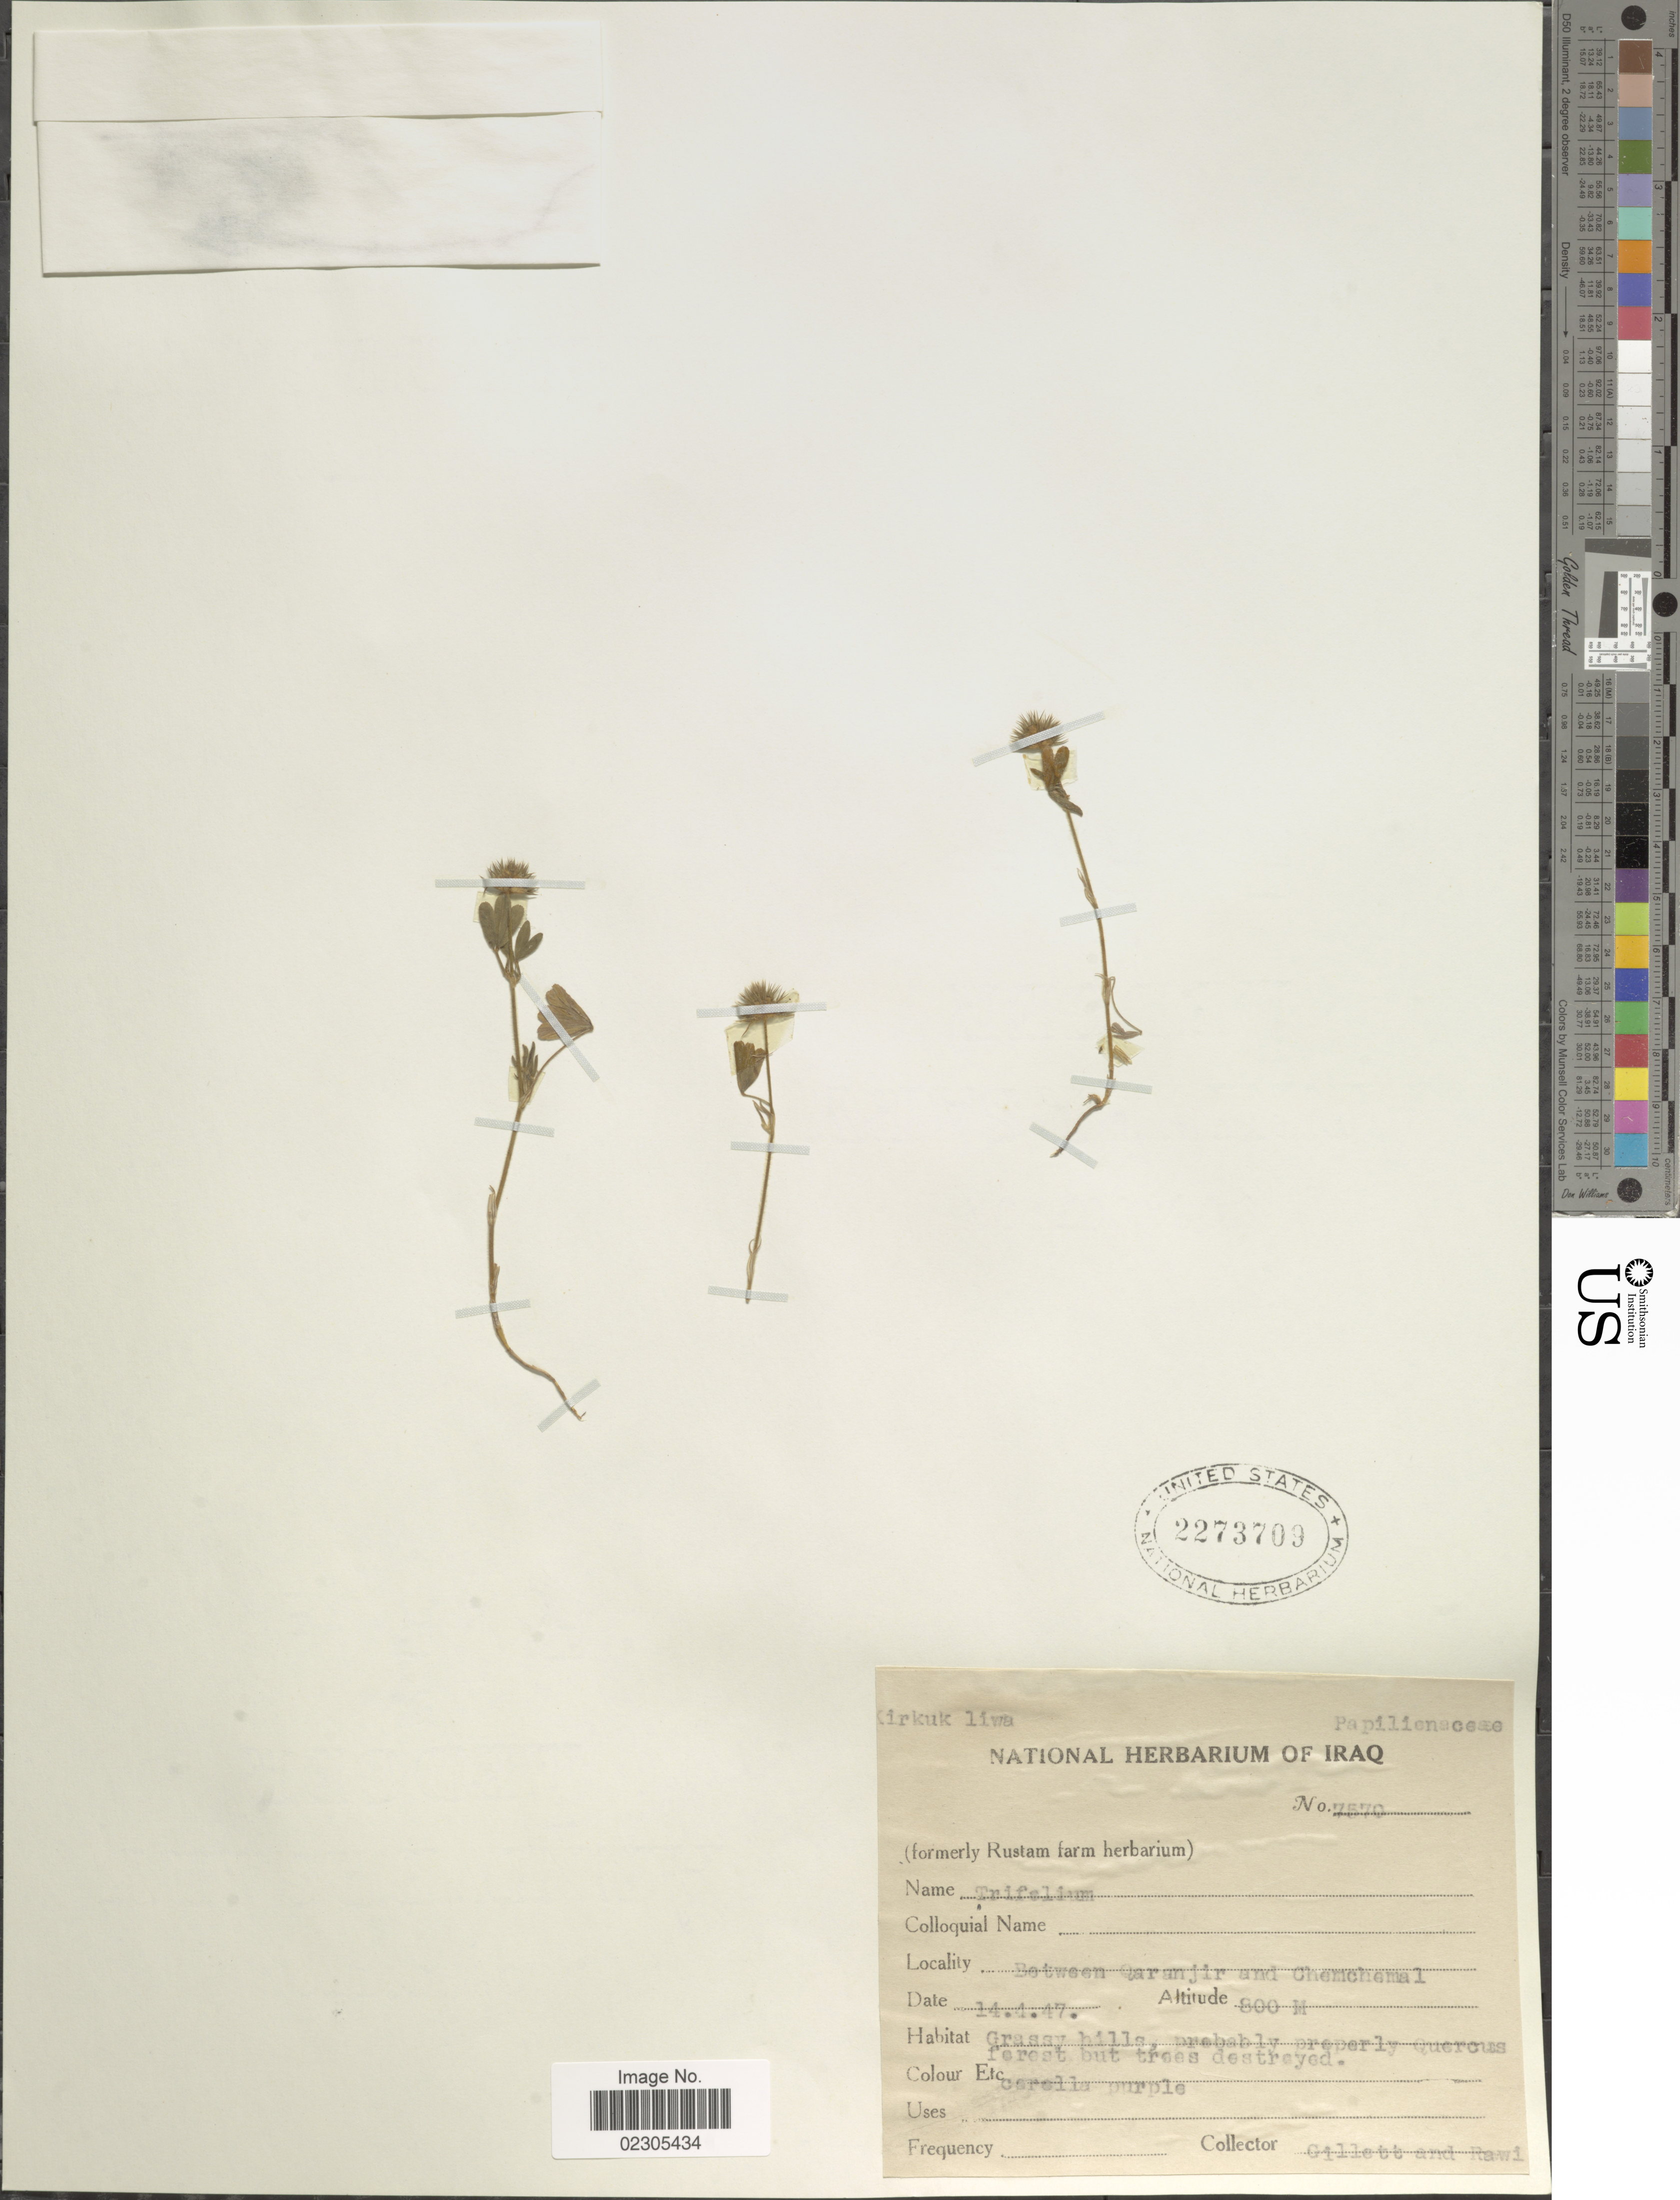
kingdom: Plantae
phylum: Tracheophyta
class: Magnoliopsida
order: Fabales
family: Fabaceae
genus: Trifolium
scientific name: Trifolium sp.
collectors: Gillett, -- & -. Rawi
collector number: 7570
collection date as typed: Transcribed d/m/y: 14/4/47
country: Iraq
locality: Between Qaranjir and Chemchemal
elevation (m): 800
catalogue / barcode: US 2273709